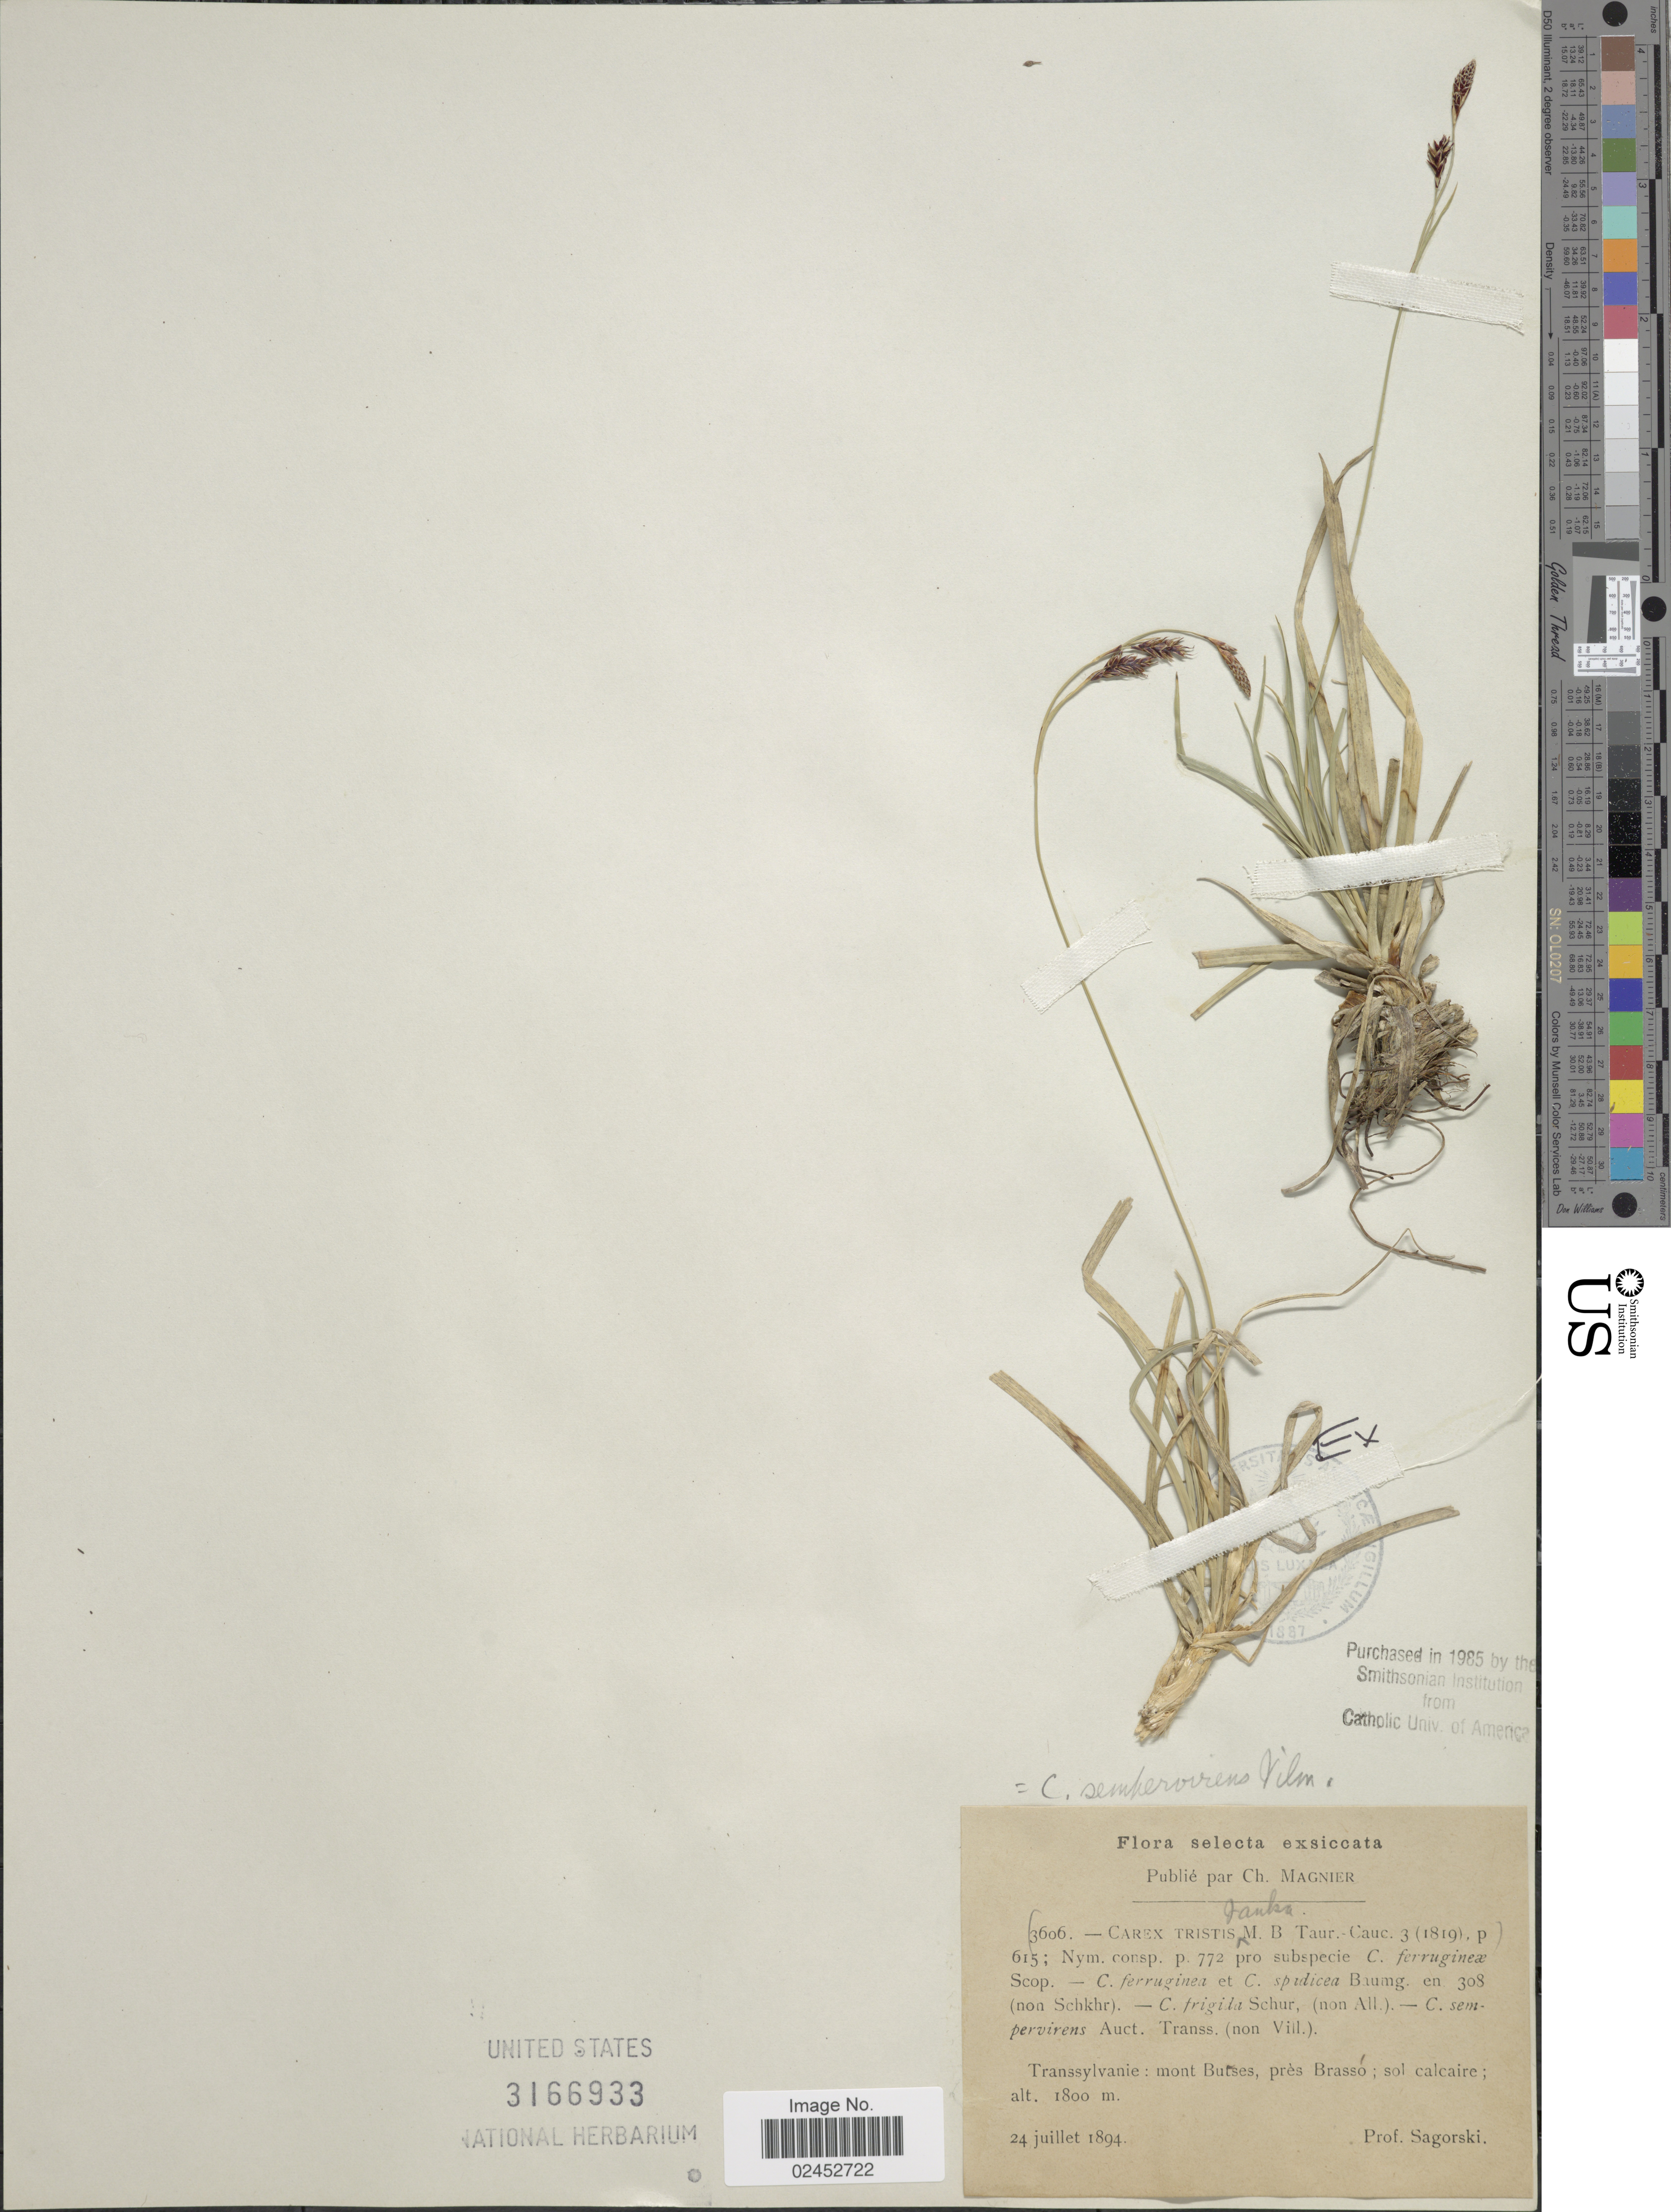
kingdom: Plantae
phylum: Tracheophyta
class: Liliopsida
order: Poales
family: Cyperaceae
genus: Carex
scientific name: Carex sempervirens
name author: Vill.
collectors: -. Sagorski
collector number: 3606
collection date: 1894-06-24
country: Romania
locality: Selecta, Transsilvanie: mont Burses [interpreted], pres Brasso.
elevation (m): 1800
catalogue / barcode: US 3166933